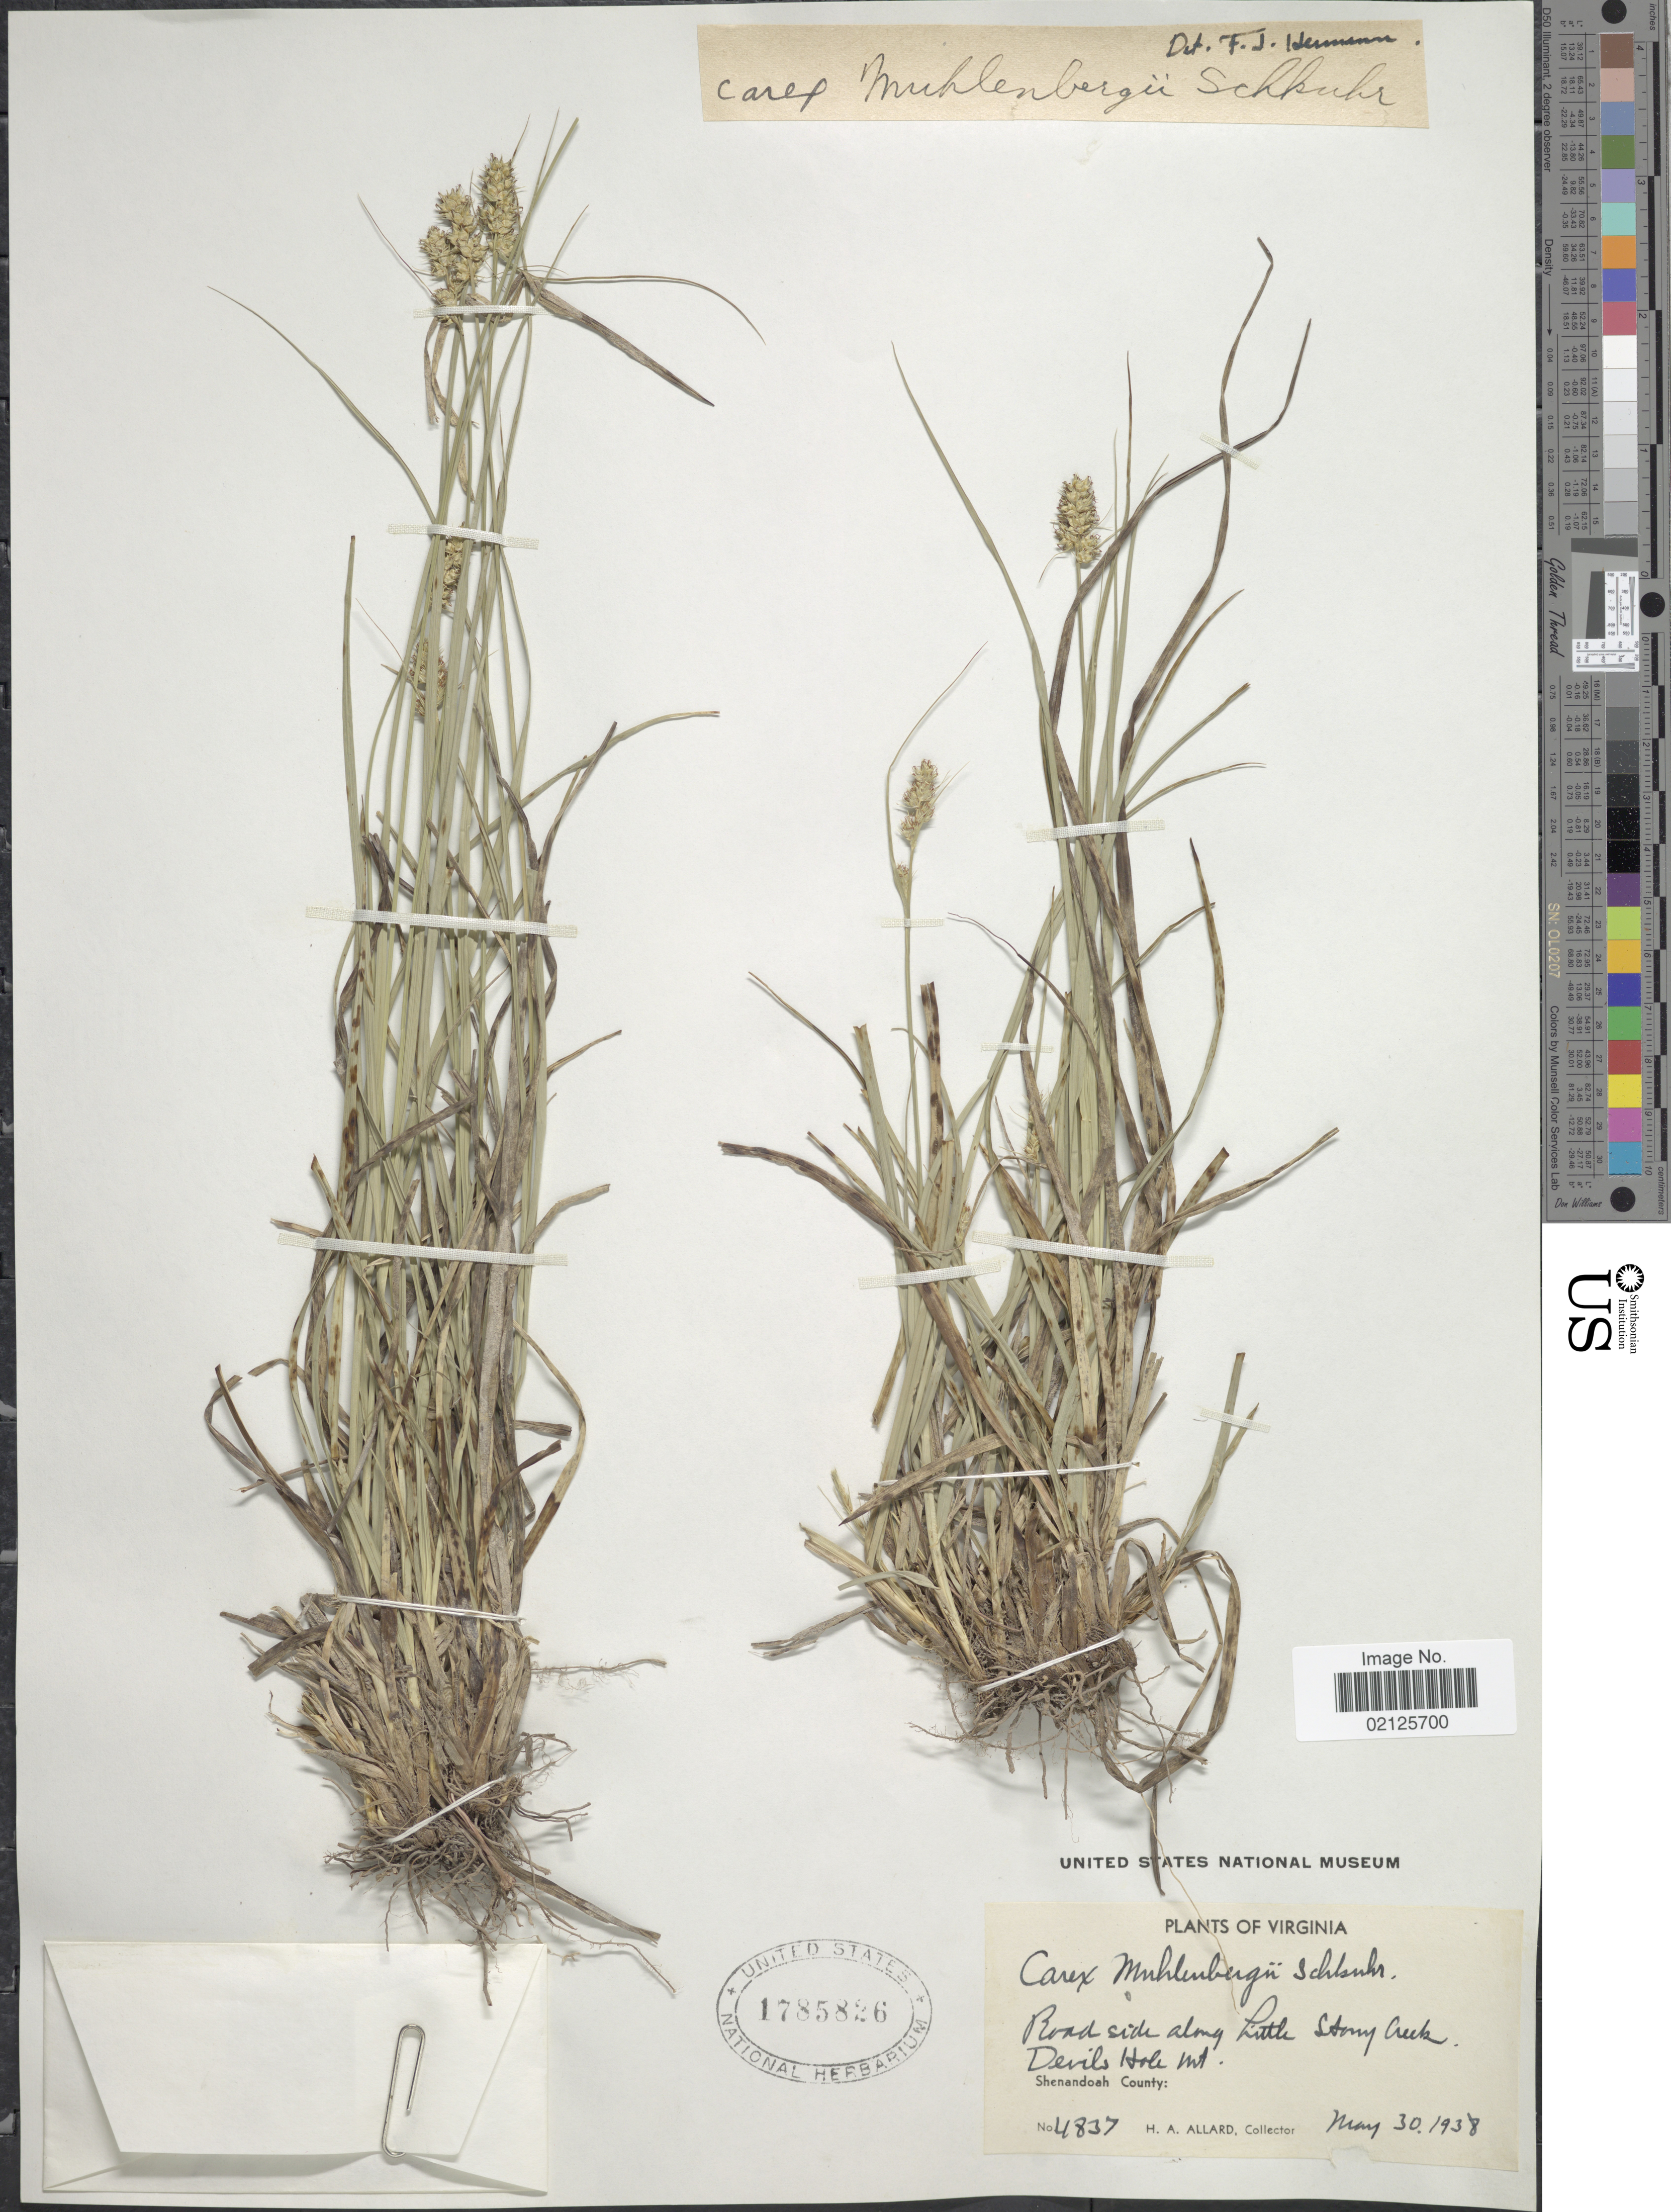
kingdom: Plantae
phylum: Tracheophyta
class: Liliopsida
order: Poales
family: Cyperaceae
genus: Carex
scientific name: Carex muehlenbergii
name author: Willd.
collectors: H. A. Allard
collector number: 4837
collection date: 1938-05-30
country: United States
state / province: Virginia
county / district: Shenandoah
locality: Road side along Little Stony Creek, Devils Hole Mt, Shenandoah County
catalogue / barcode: US 1785826